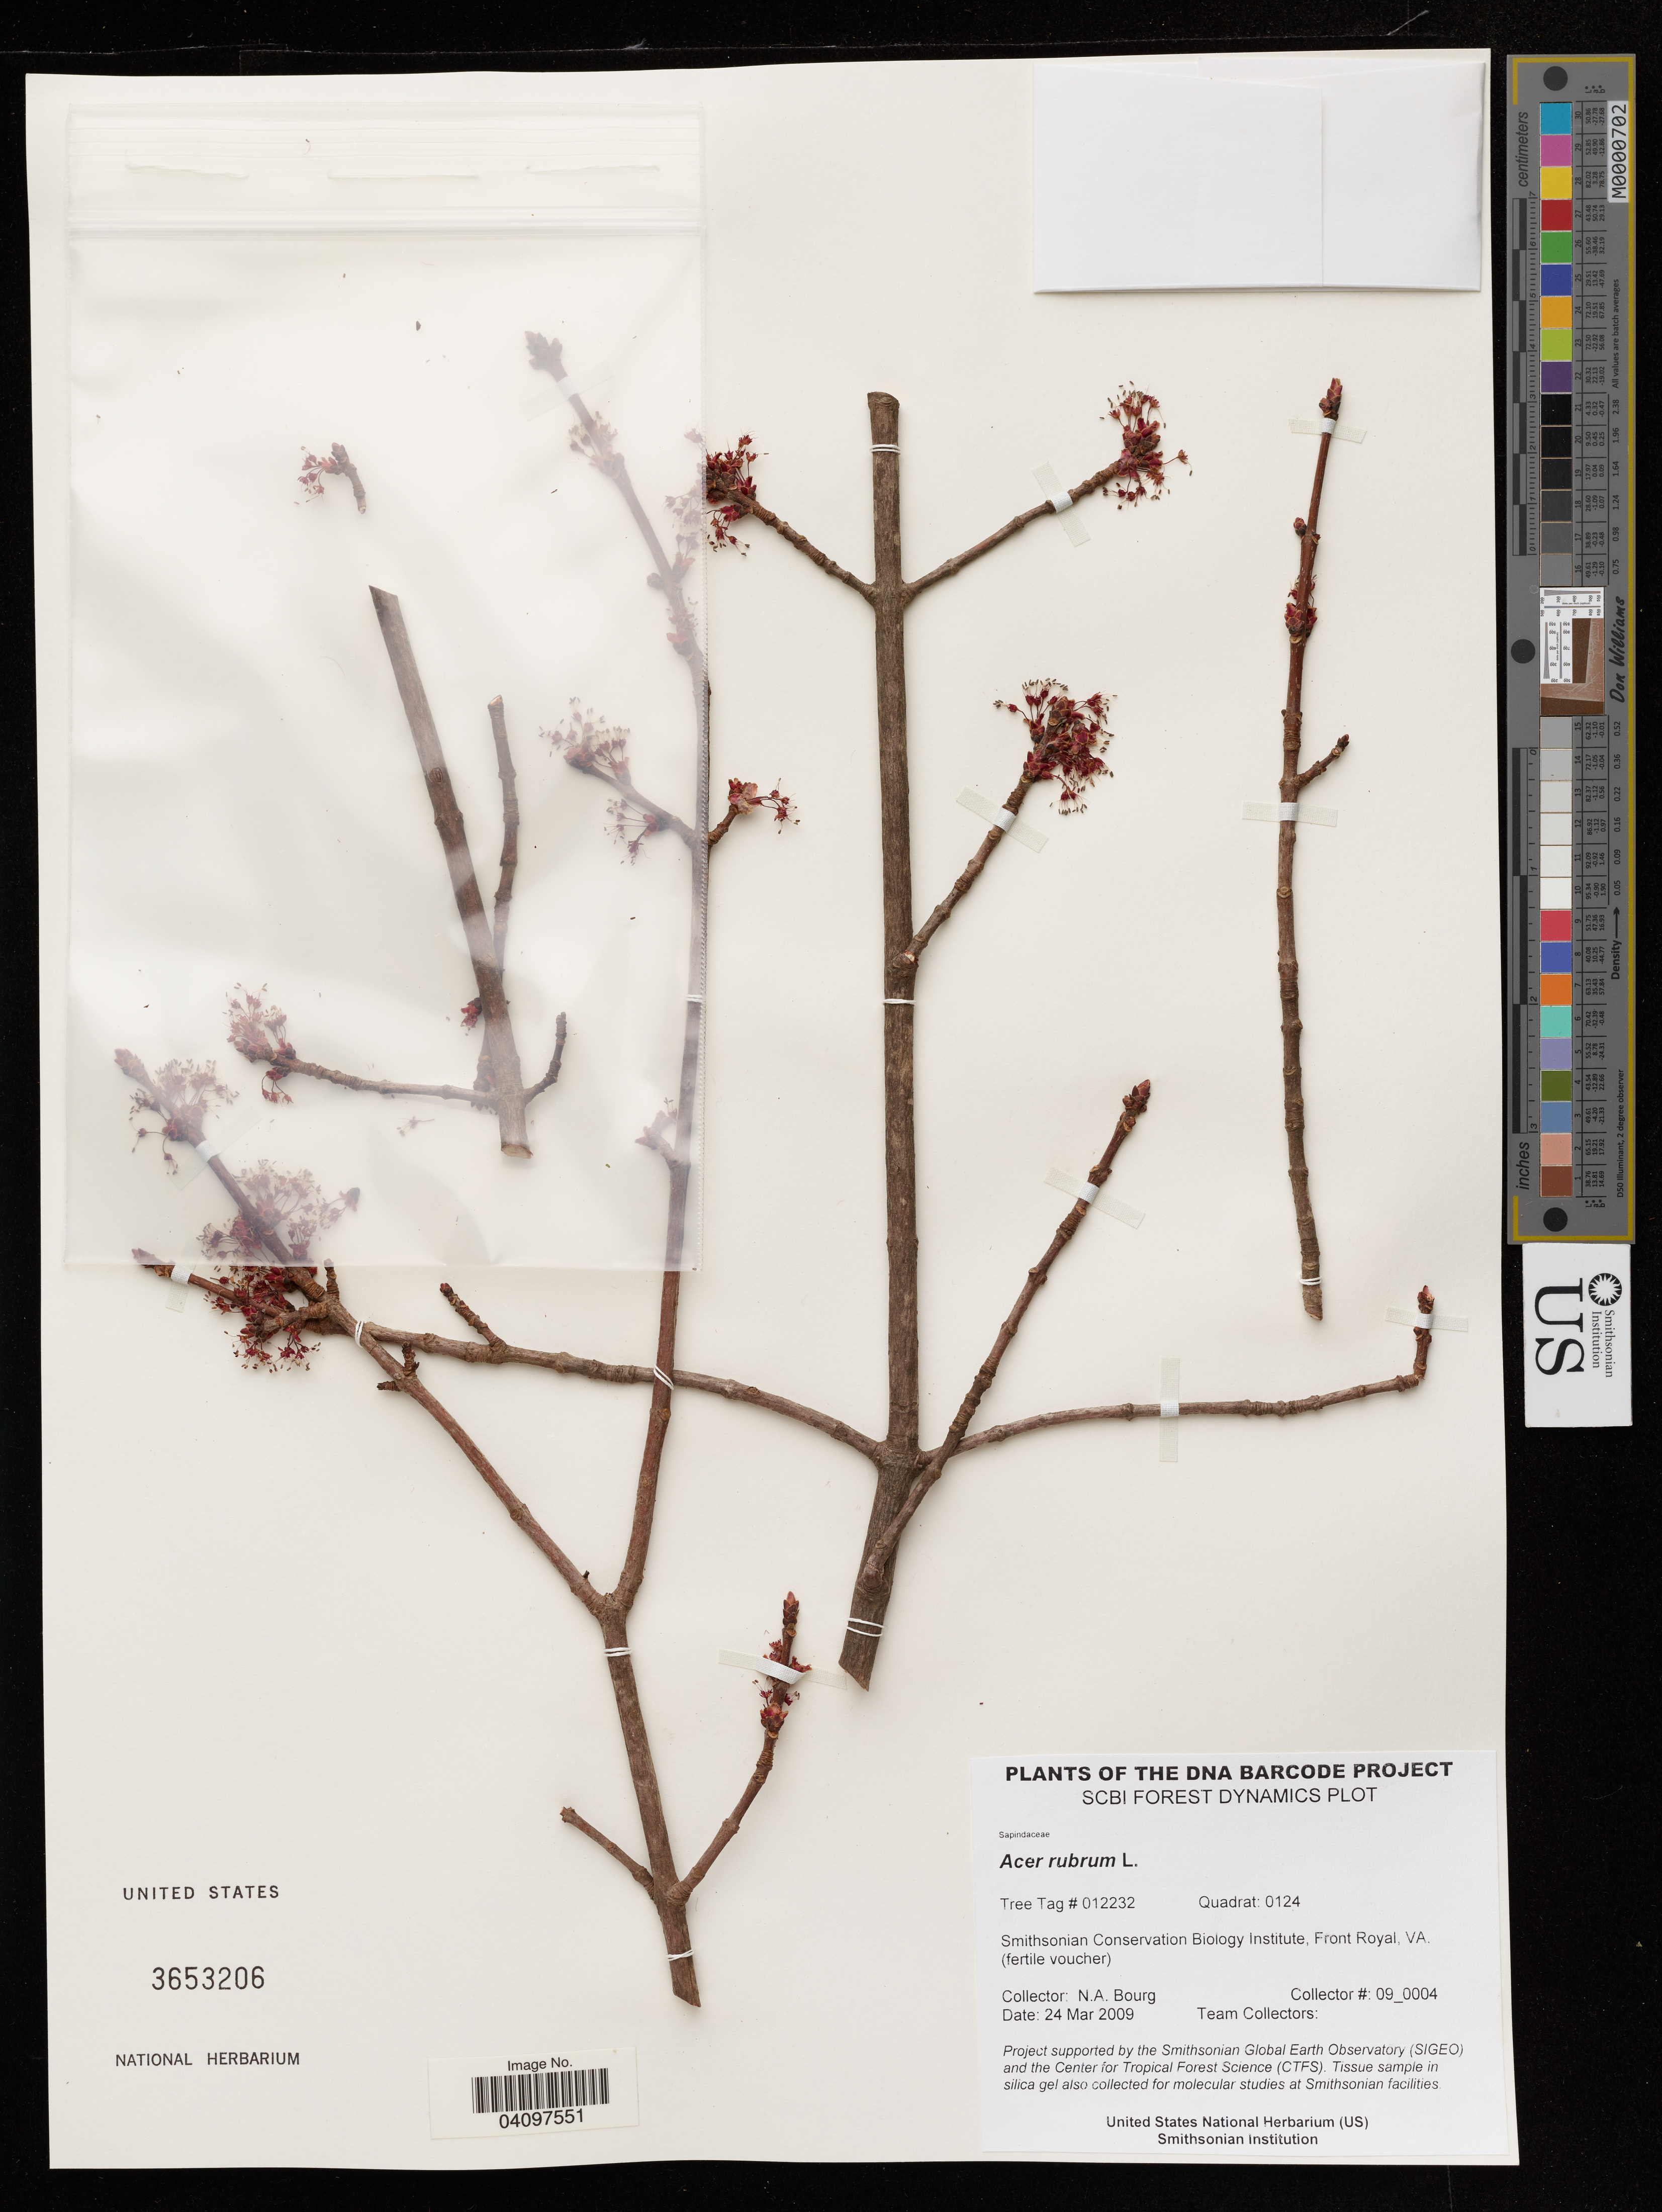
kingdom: Plantae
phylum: Tracheophyta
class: Magnoliopsida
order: Sapindales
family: Sapindaceae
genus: Acer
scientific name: Acer rubrum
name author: L.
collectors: N. A. Bourg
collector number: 09_0004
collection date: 2009-03-24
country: United States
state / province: Virginia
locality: Smithsonian Conservation Biology Institute, Front Royal.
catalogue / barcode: US 3653206